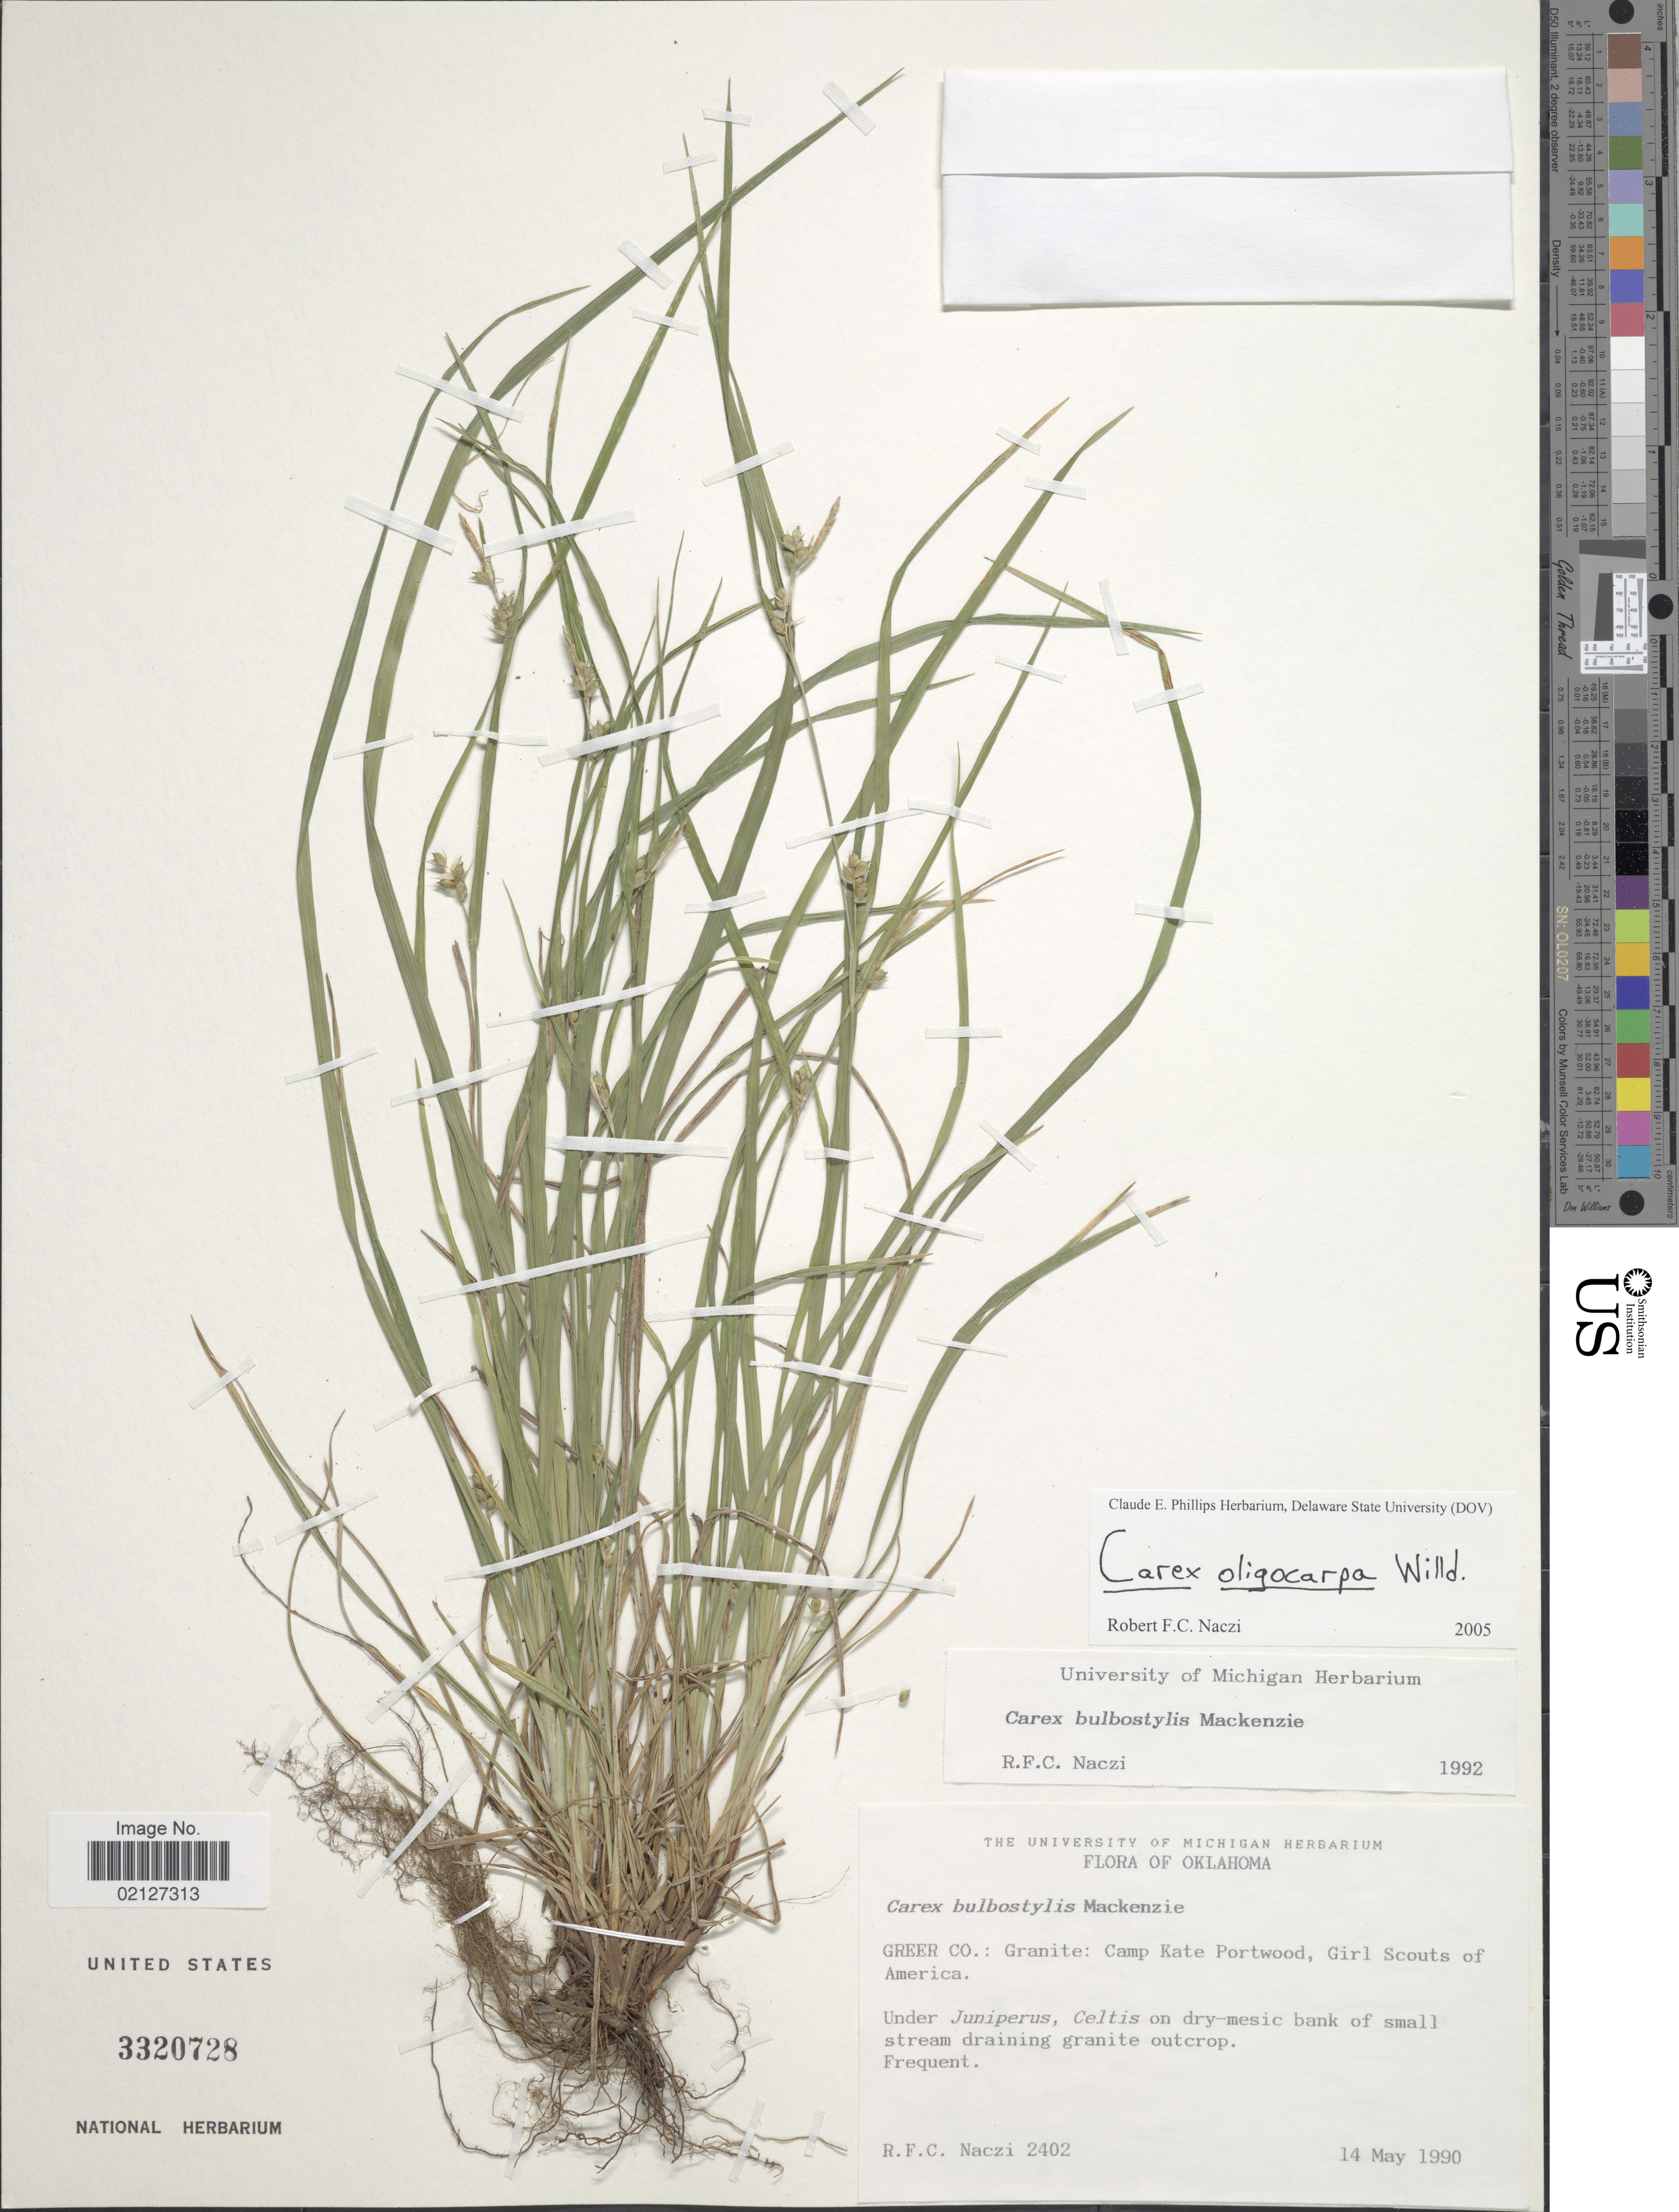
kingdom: Plantae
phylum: Tracheophyta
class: Liliopsida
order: Poales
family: Cyperaceae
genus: Carex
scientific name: Carex oligocarpa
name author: Willd.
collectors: R. F. C. Naczi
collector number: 2402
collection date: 1990-05-14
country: United States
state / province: Oklahoma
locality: Greer Co.: Granite: Camp Kate Portwood, Girl Scouts of America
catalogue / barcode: US 3320728